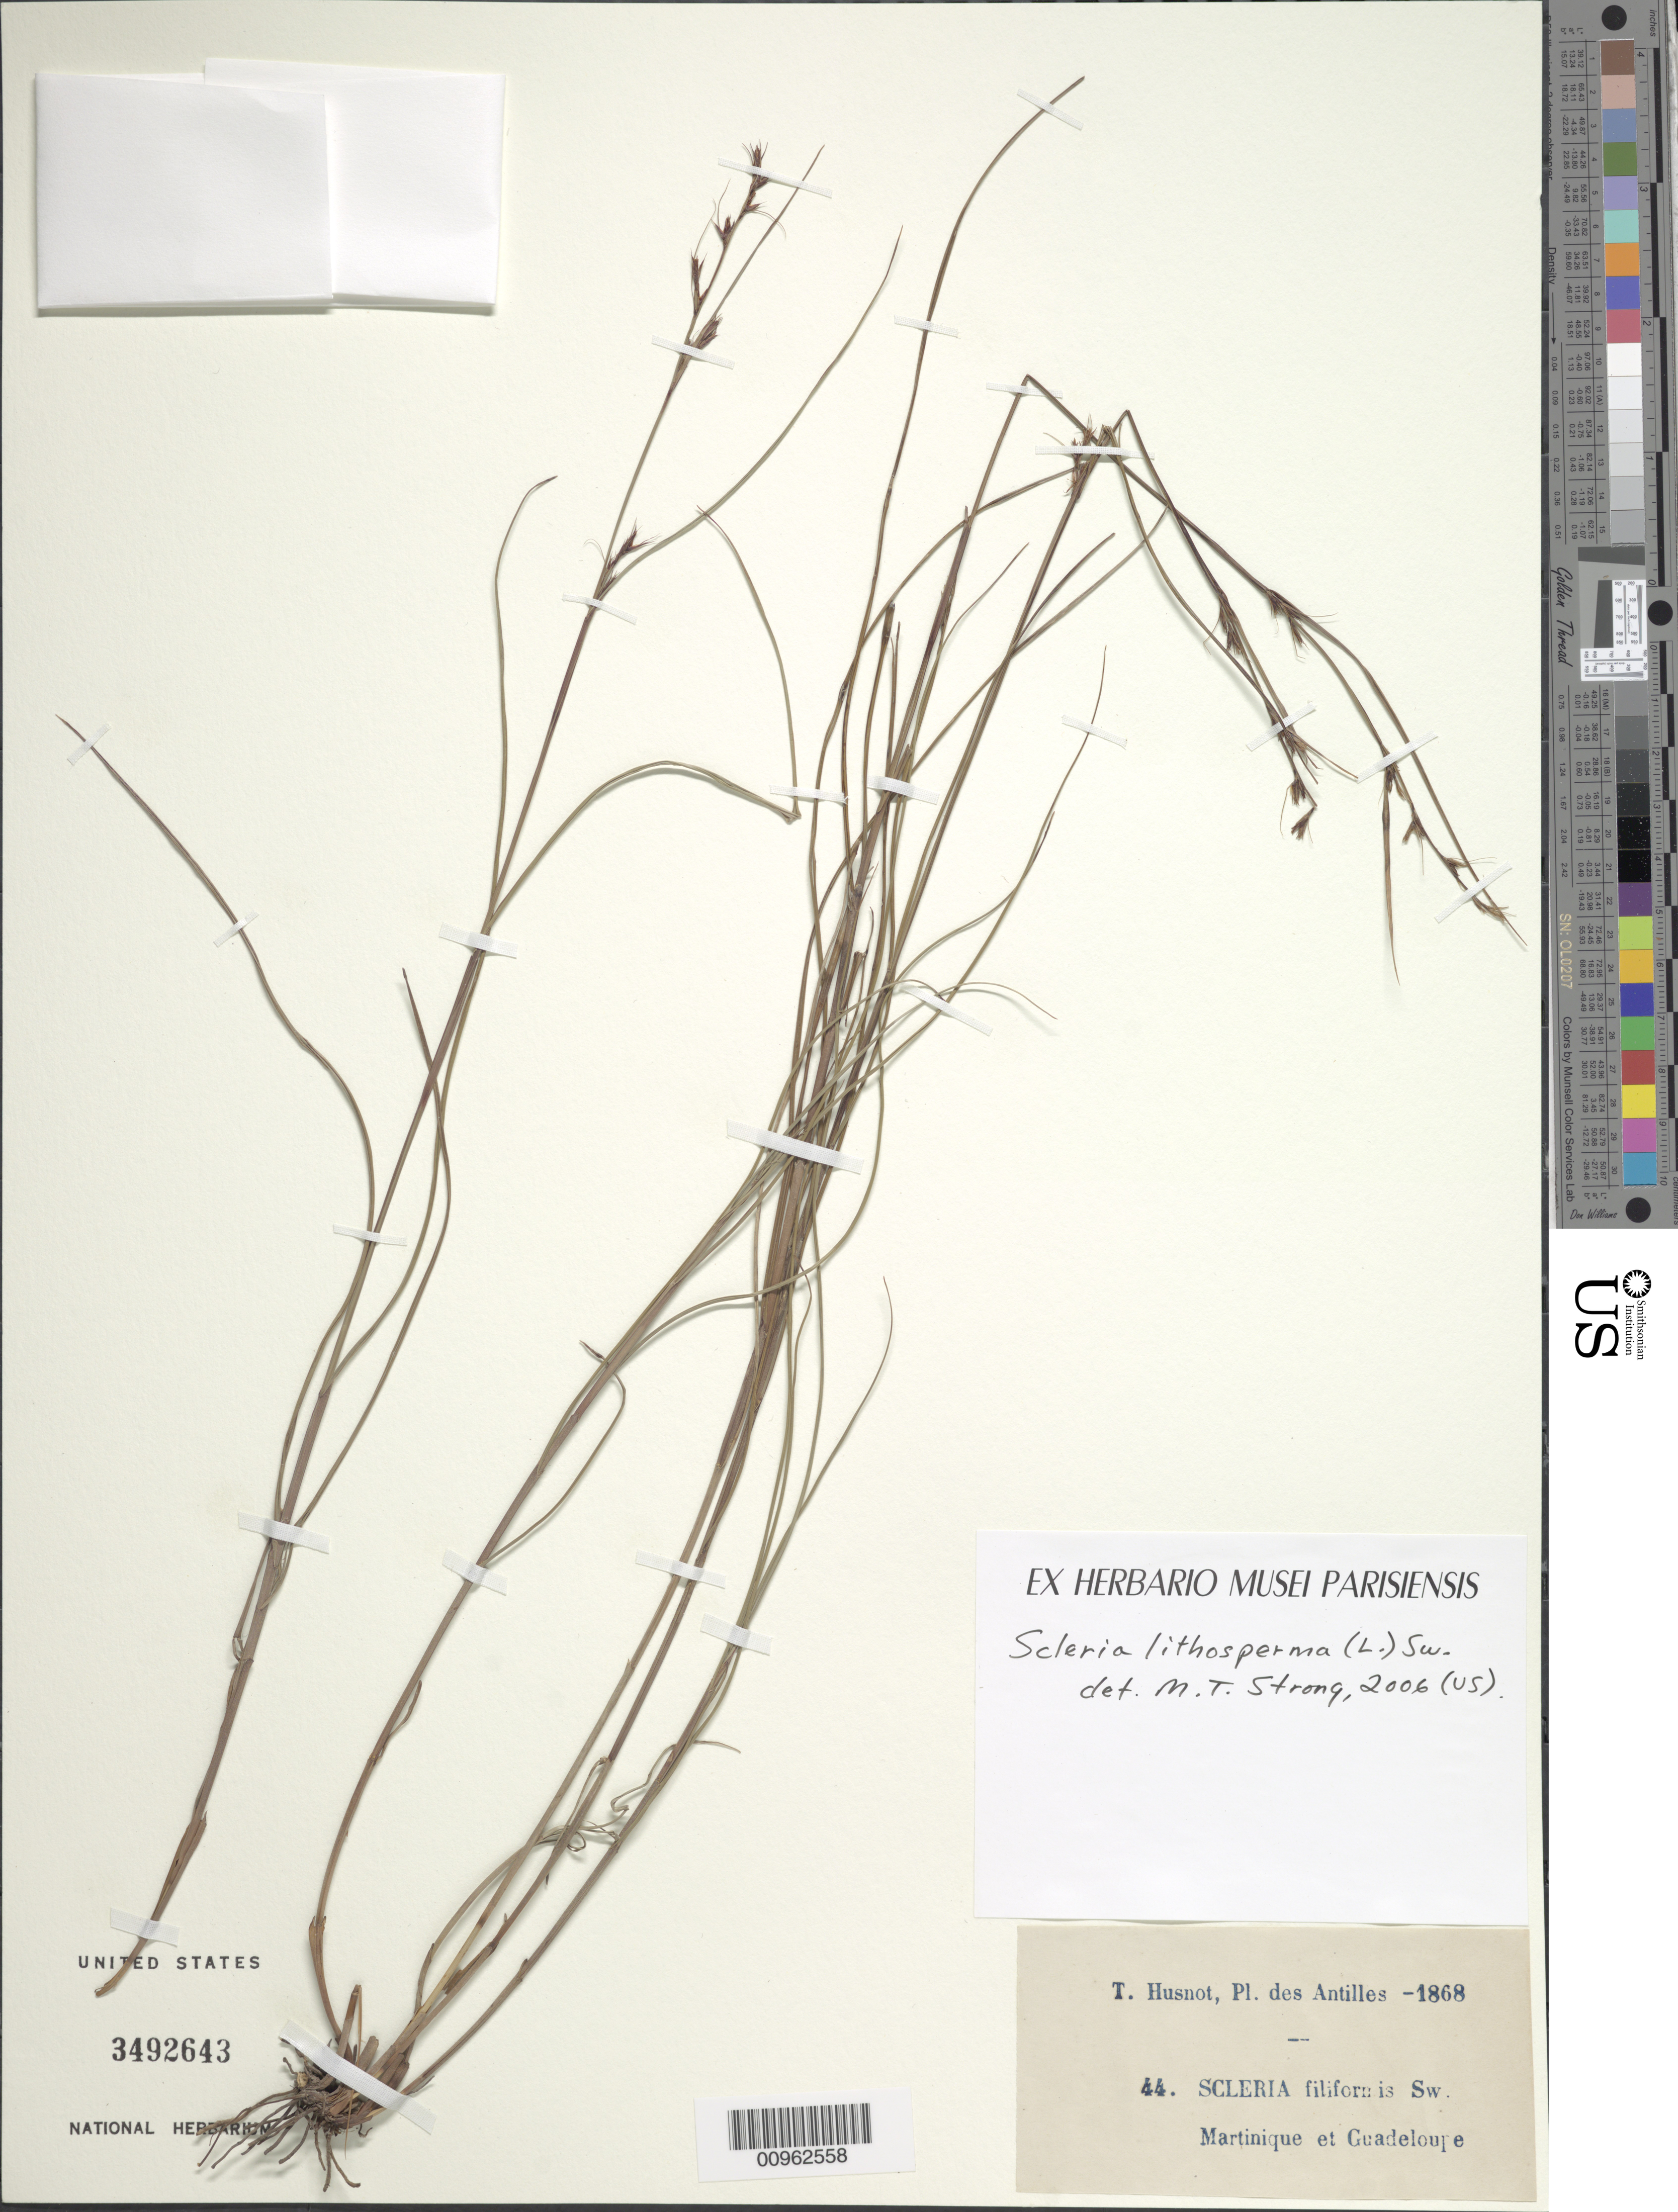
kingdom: Plantae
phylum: Tracheophyta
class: Liliopsida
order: Poales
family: Cyperaceae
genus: Scleria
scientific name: Scleria lithosperma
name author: (L.) Sw.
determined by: Strong, M. T., (US), Smithsonian Institution - National Museum of Natural History (UNITED STATES)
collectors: P. T. Husnot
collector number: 44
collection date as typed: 1868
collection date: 1868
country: Martinique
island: Martinique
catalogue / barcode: US 3492643